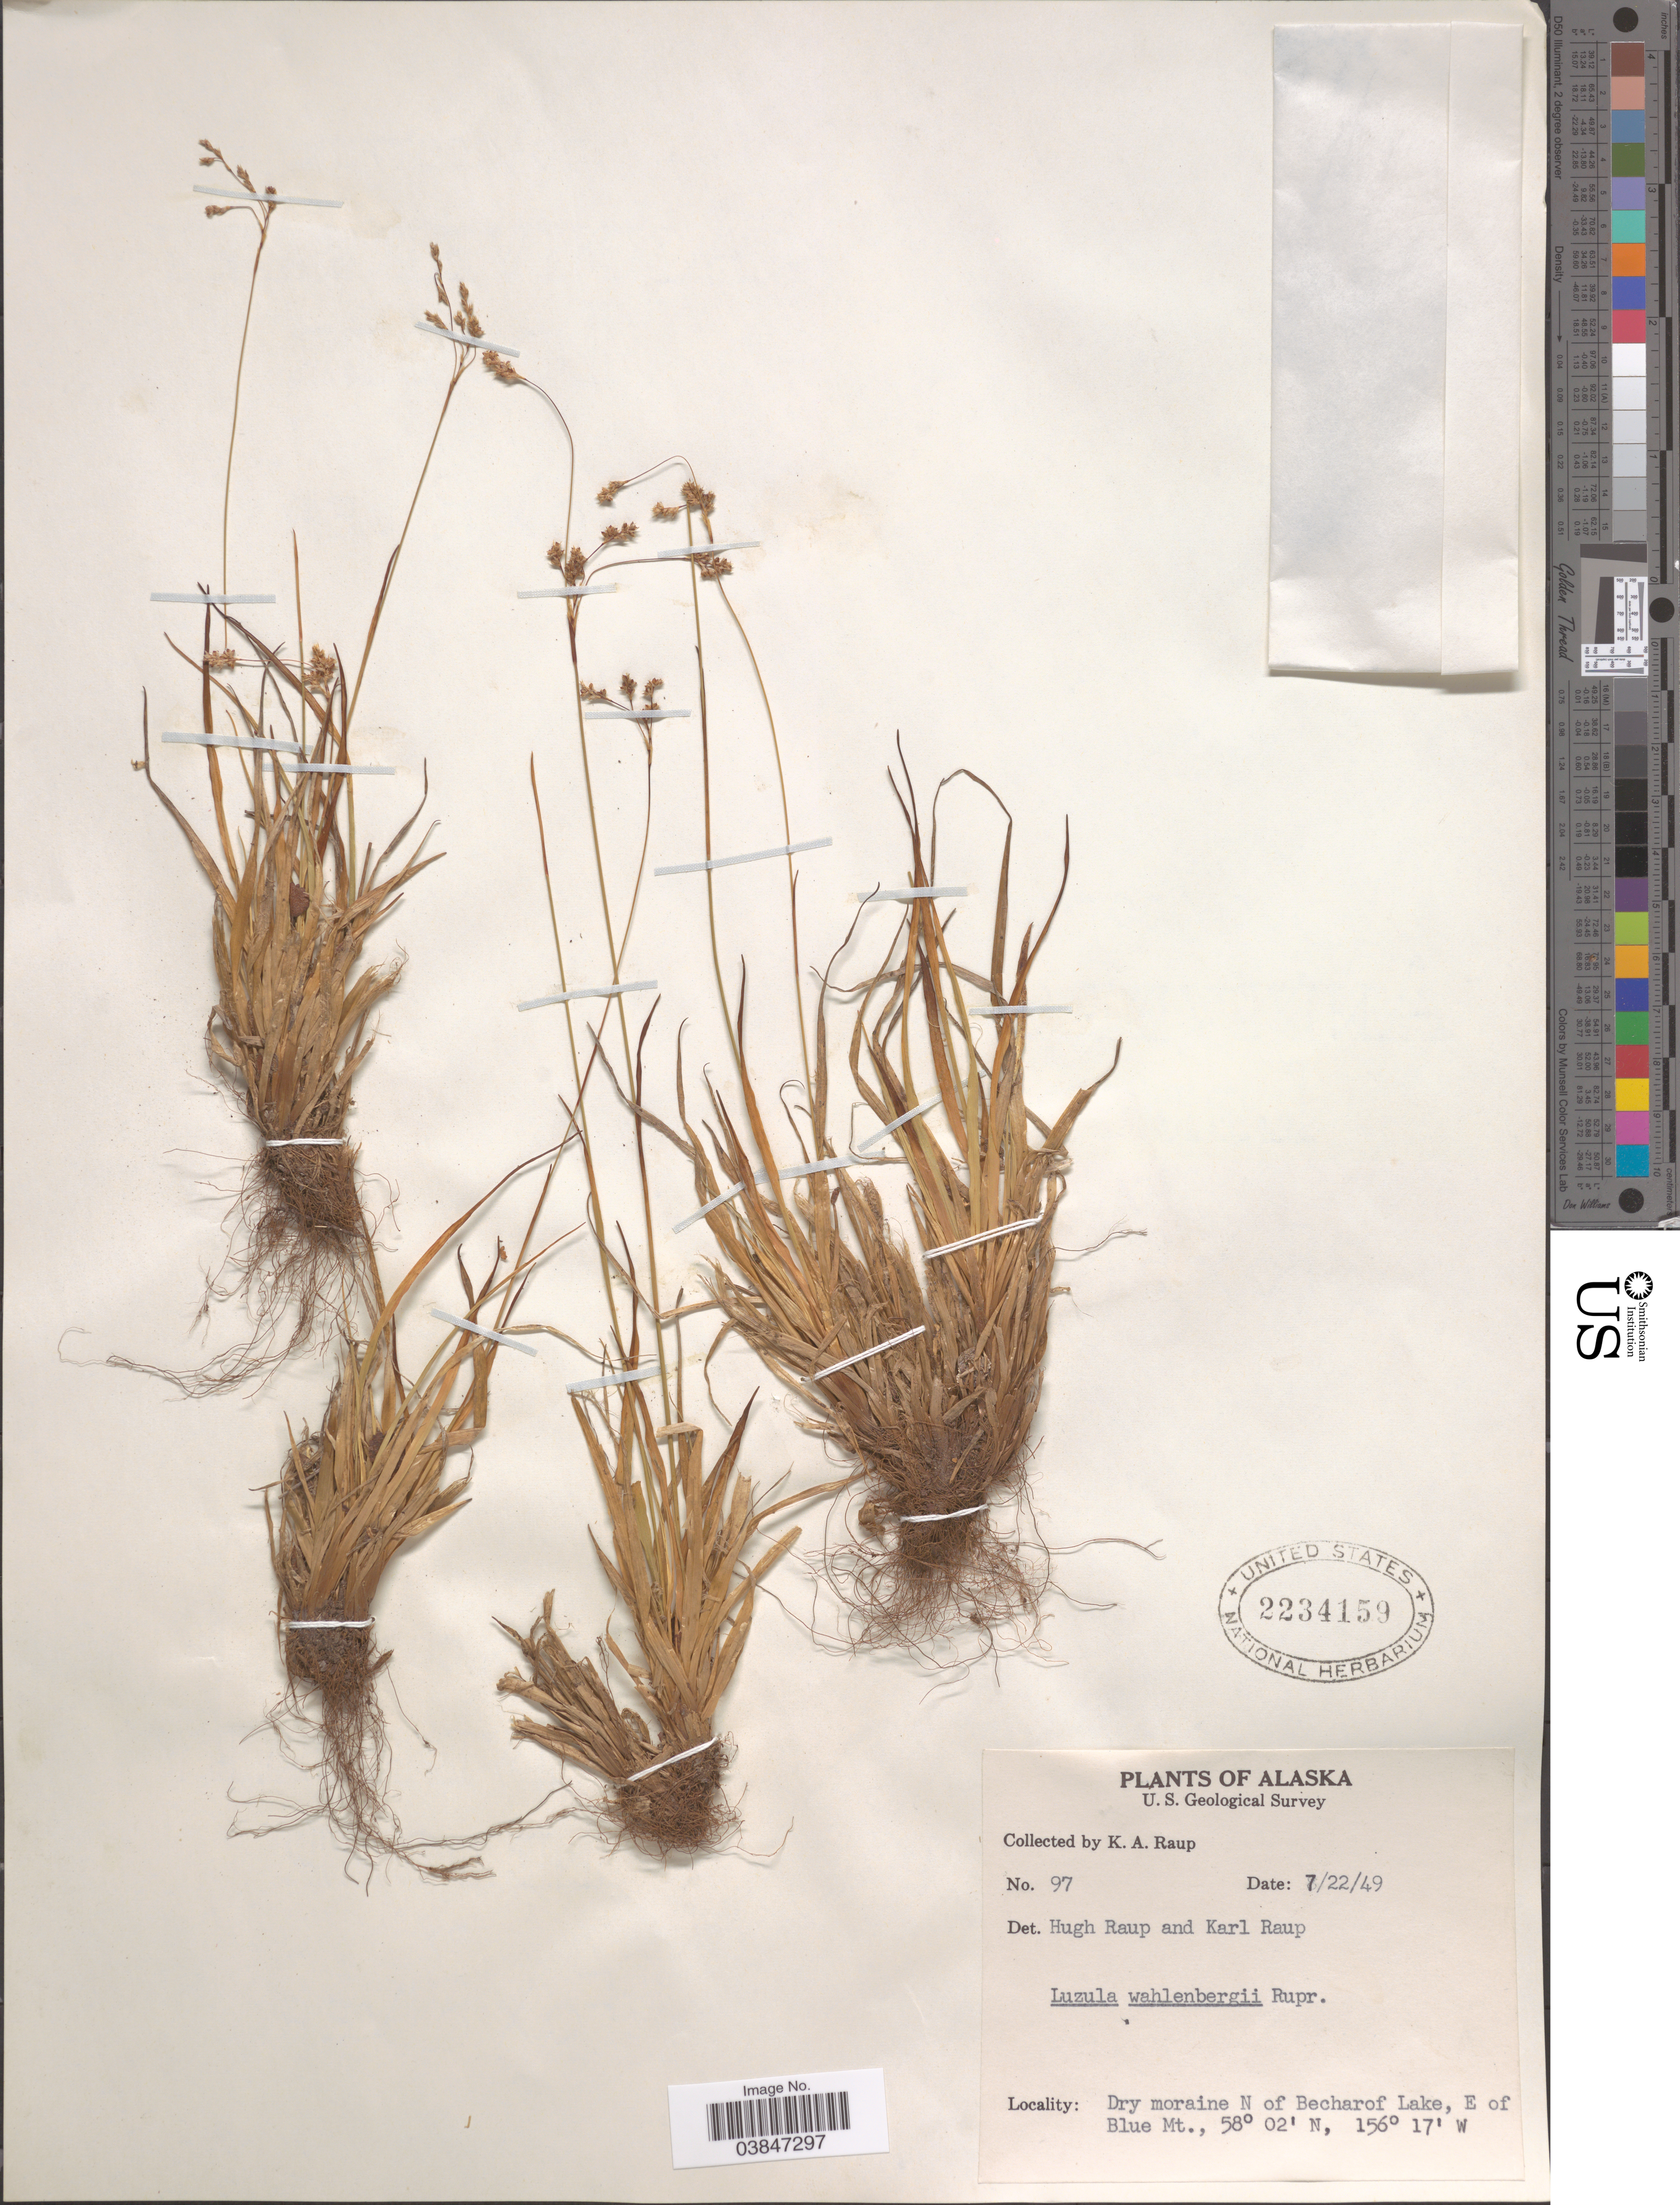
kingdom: Plantae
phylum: Tracheophyta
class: Liliopsida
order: Poales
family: Juncaceae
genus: Luzula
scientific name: Luzula wahlenbergii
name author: Rupr.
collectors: K. Raup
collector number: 97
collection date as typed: Transcribed d/m/y: 22/7/49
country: United States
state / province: Alaska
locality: Dry moraine N of Becharof Lake, E of Blue Mt.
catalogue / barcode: US 2234159